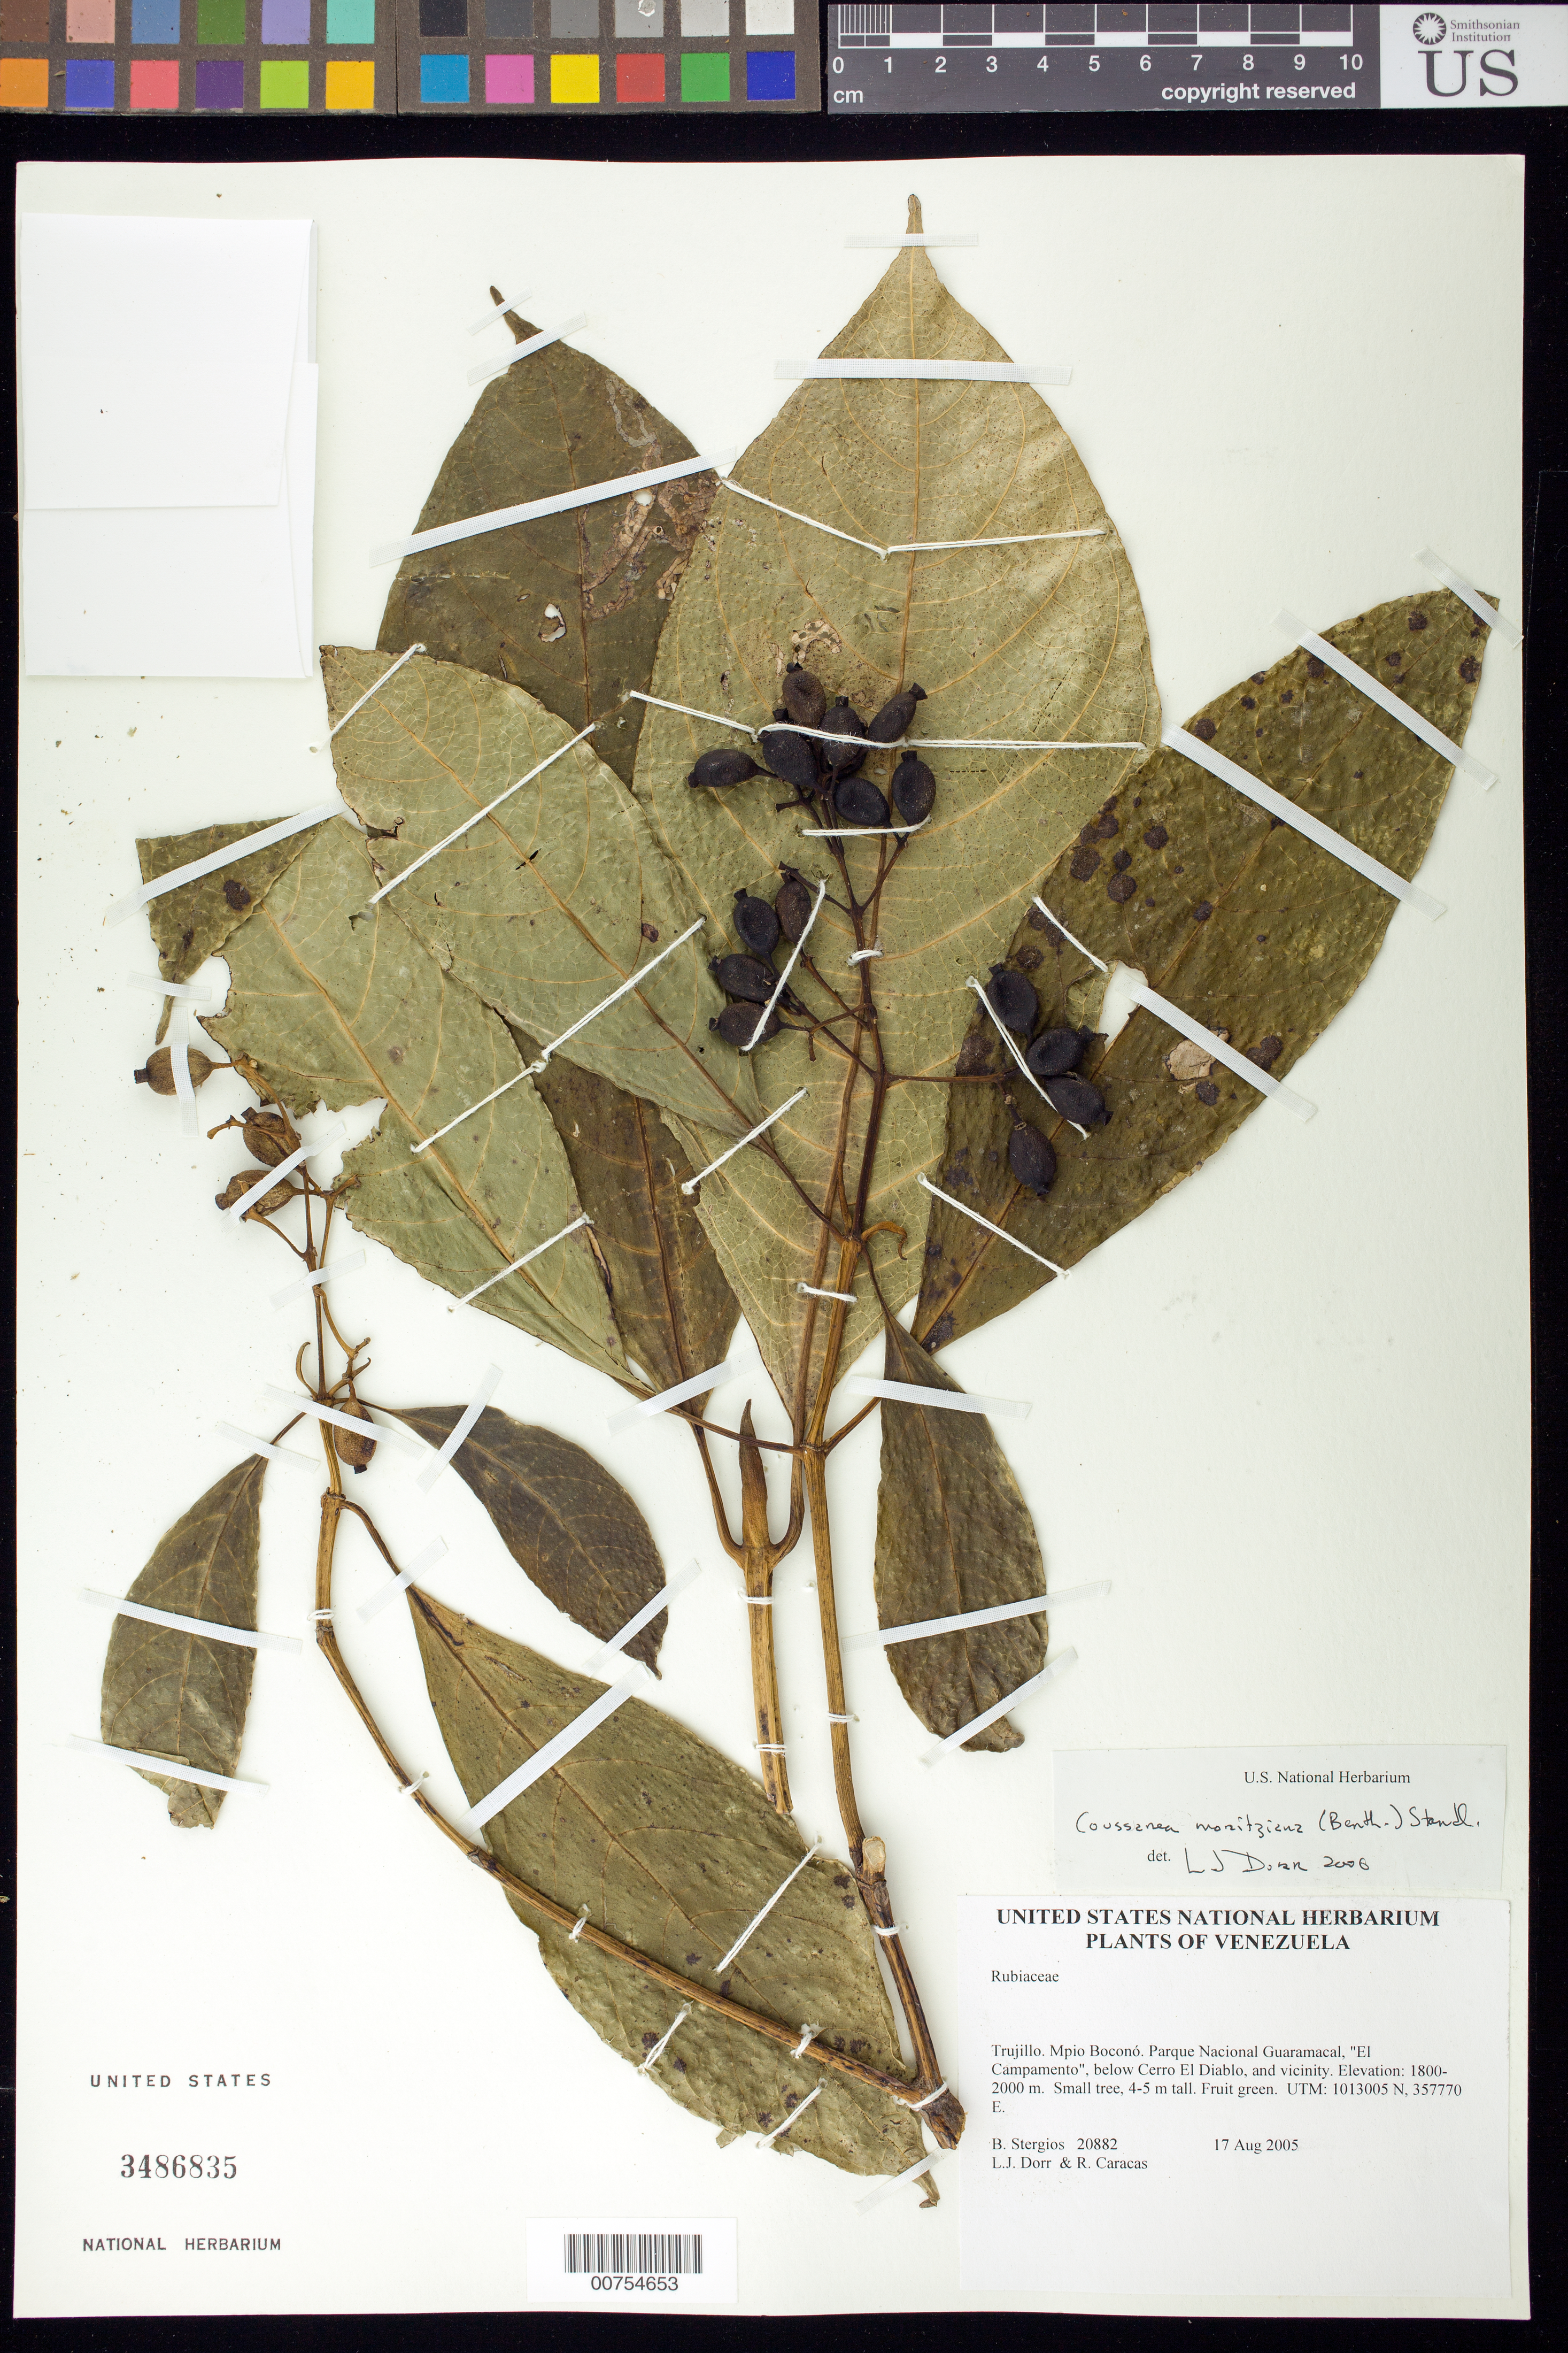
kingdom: Plantae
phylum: Tracheophyta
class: Magnoliopsida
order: Gentianales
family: Rubiaceae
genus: Coussarea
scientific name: Coussarea moritziana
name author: (Benth.) Standl.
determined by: Dorr, L. J., (BOT), Smithsonian Institution - National Museum of Natural History (UNITED STATES)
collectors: B. G. Stergios, L. J. Dorr & R. Caracas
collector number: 20882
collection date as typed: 17 Aug 2005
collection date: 2005-08-17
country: Venezuela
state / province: Trujillo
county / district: Boconó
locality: Parque Nacional Guaramacal, "El Campamento", below Cerro El Diablo, and vicinity.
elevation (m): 1800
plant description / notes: PORT, US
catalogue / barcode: US 3486835